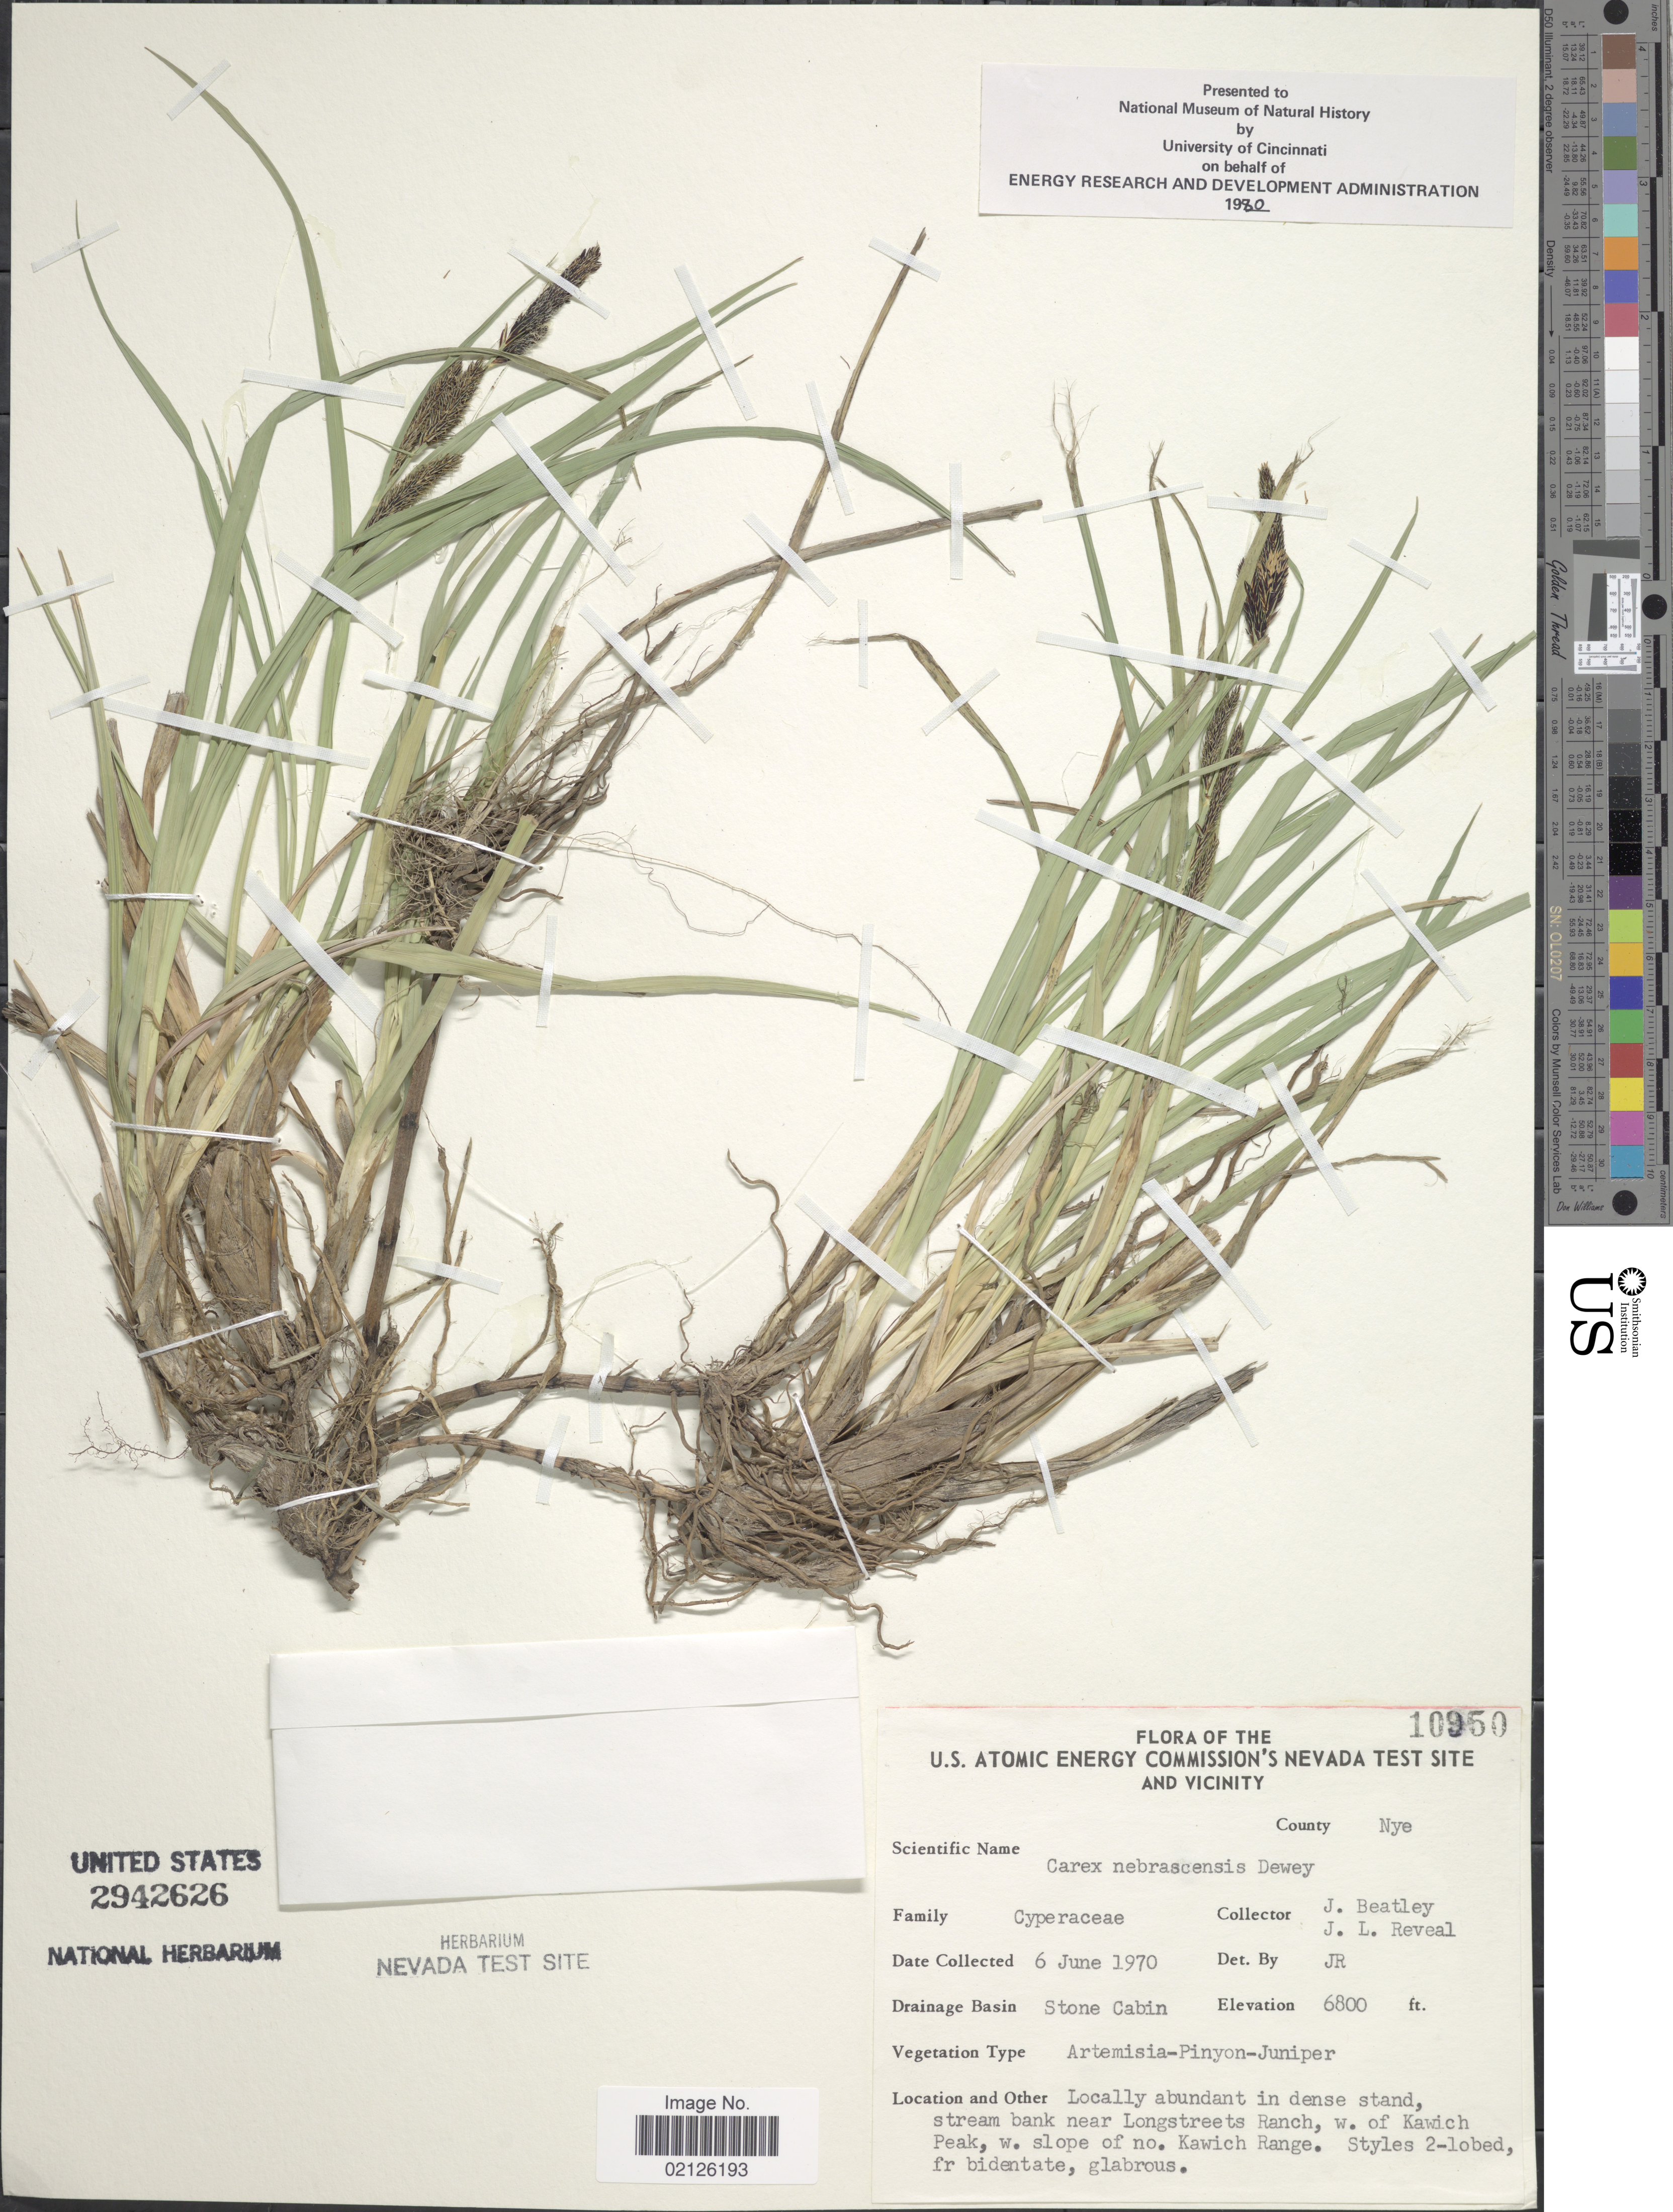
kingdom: Plantae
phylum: Tracheophyta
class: Liliopsida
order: Poales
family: Cyperaceae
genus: Carex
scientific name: Carex nebrascensis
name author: Dewey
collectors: J. C. Beatley & J. L. Reveal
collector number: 10950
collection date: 1970-06-06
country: United States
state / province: Nevada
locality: U.S. Atomic Energy Commission's Nevada Test Site and Vicinity, County Nye, Drainage Basin Stone Cabin, Locally abundant in dense stand, stream bank near Longstreets Ranch, w. of Kawich Peak, w. slope of no. Kawich Range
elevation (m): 2073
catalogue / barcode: US 2942626